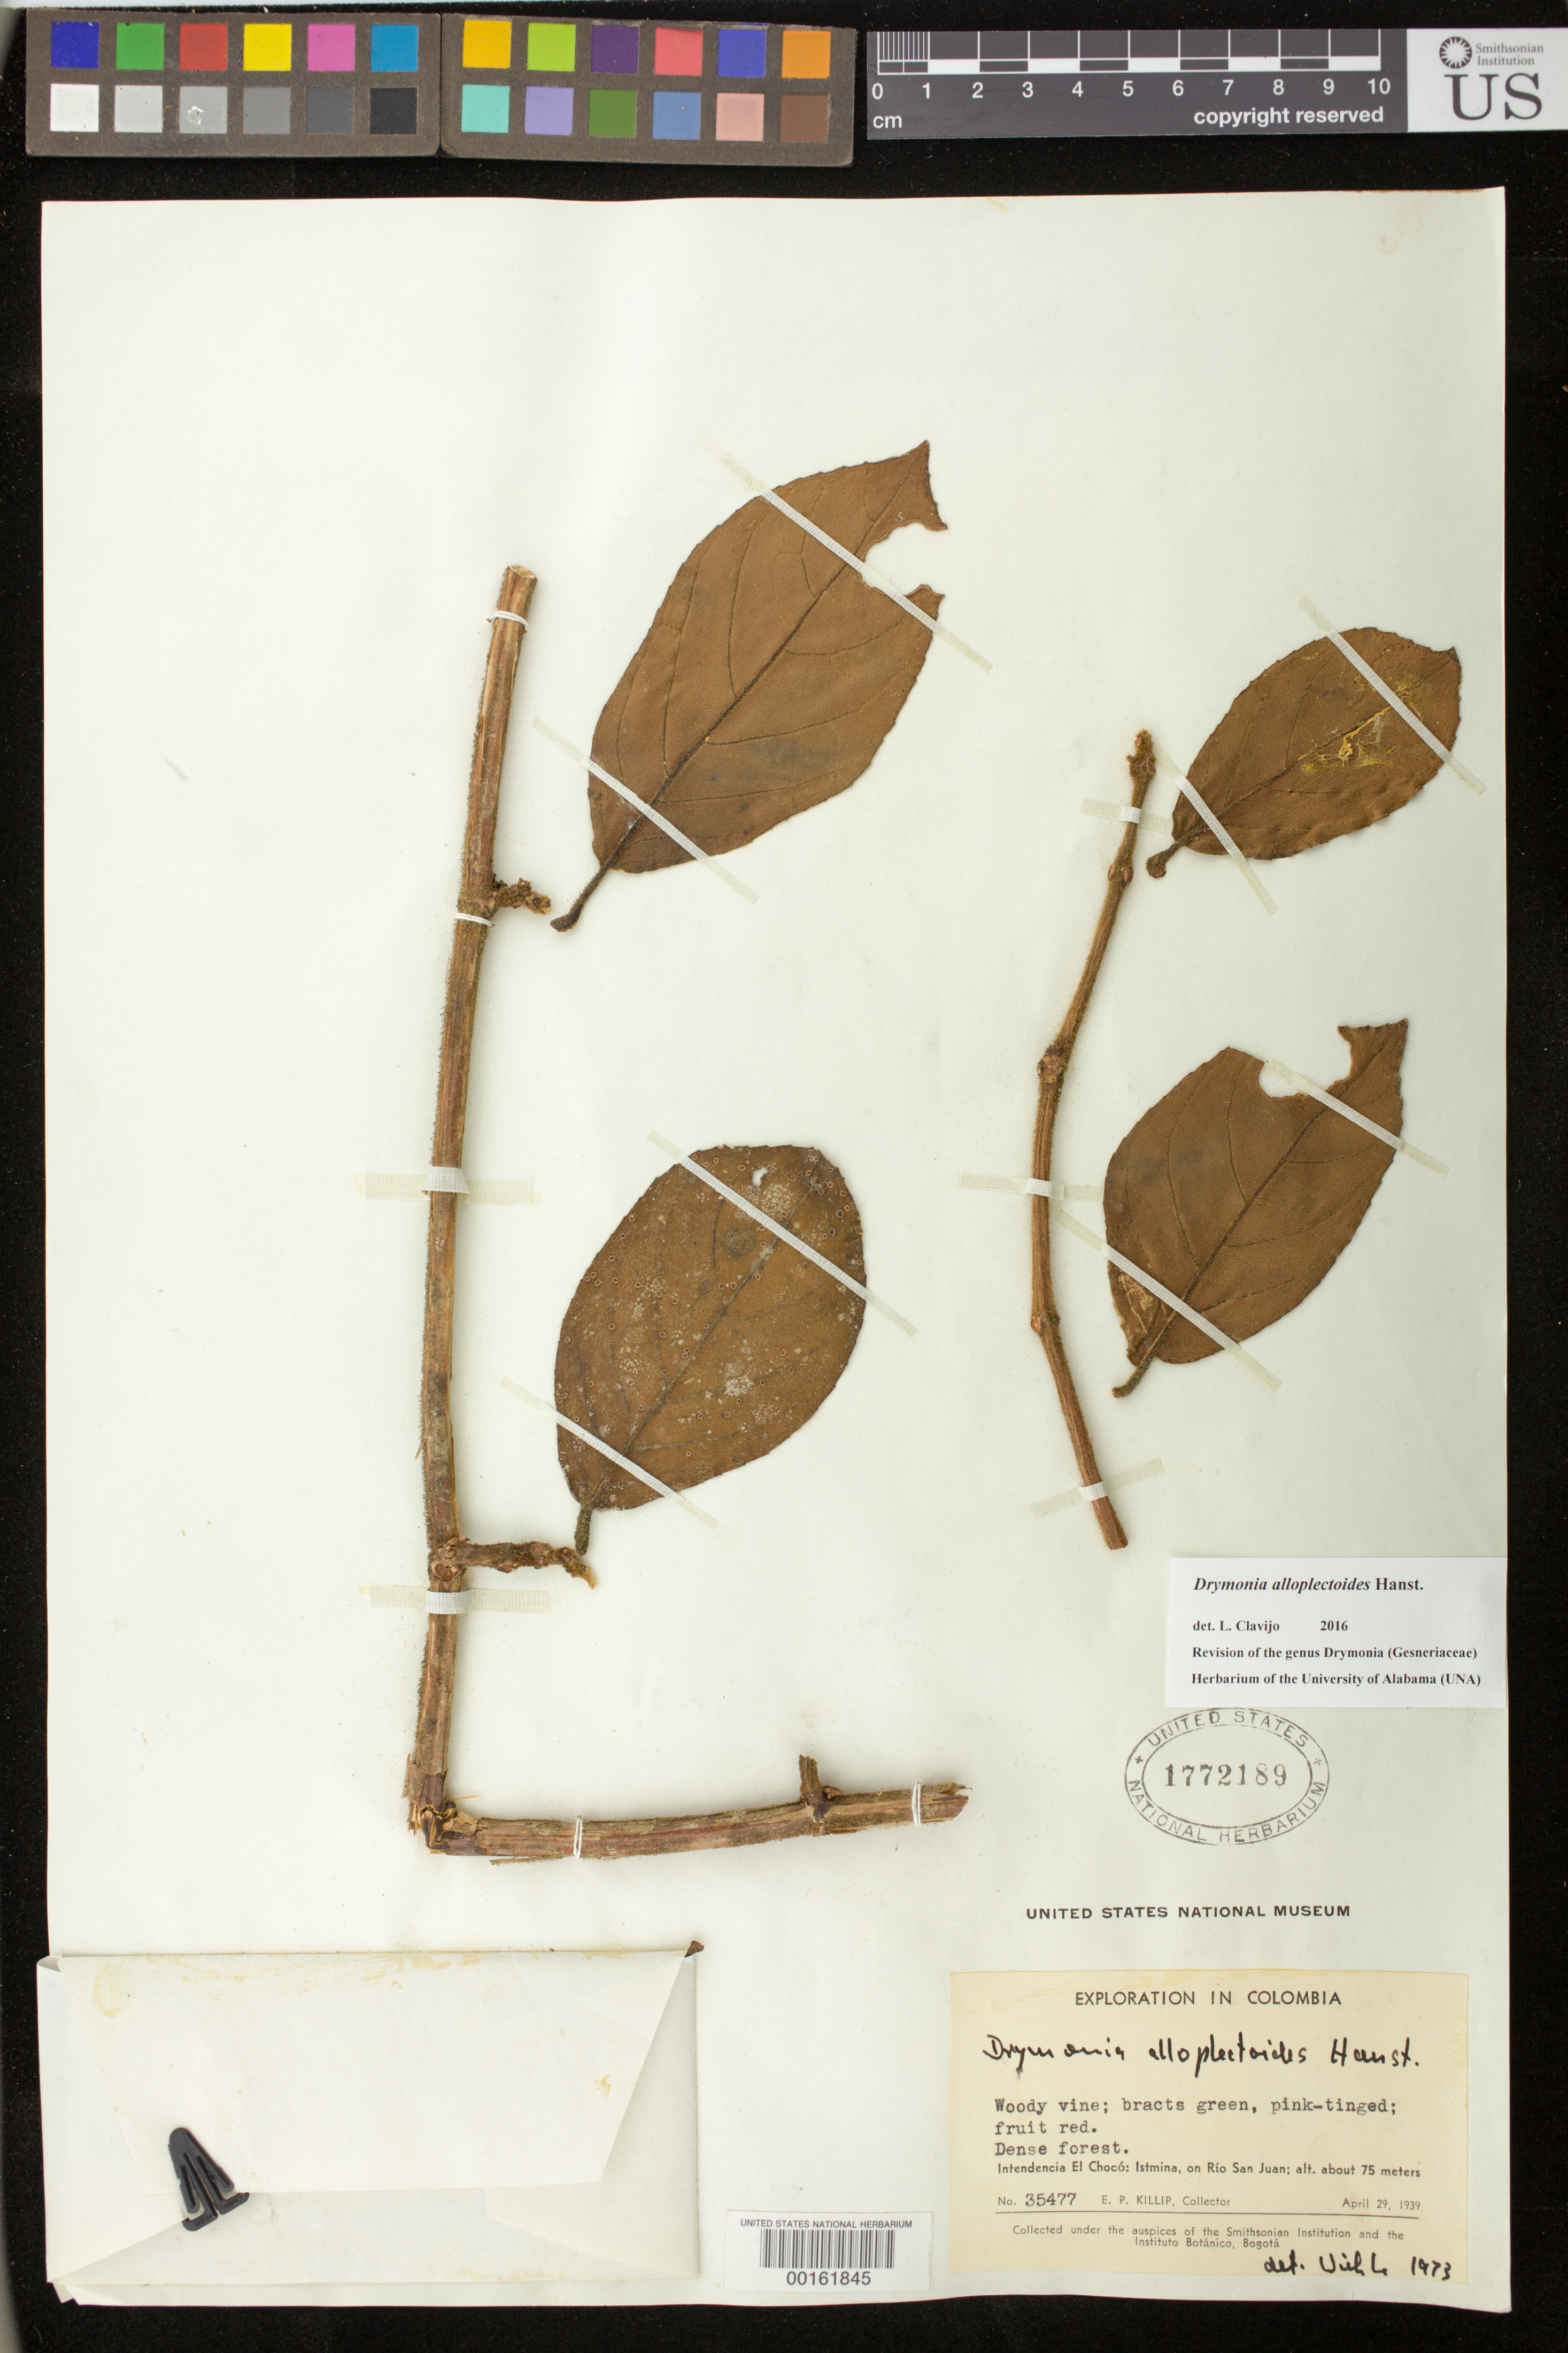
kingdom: Plantae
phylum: Tracheophyta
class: Magnoliopsida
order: Lamiales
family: Gesneriaceae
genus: Drymonia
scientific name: Drymonia alloplectoides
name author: Hanst.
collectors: E. P. Killip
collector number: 35477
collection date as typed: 29 Apr 1939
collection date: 1939-04-29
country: Colombia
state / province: Chocó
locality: Istmina, on Rio San Juan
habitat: Dense forest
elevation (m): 75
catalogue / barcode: US 1772189